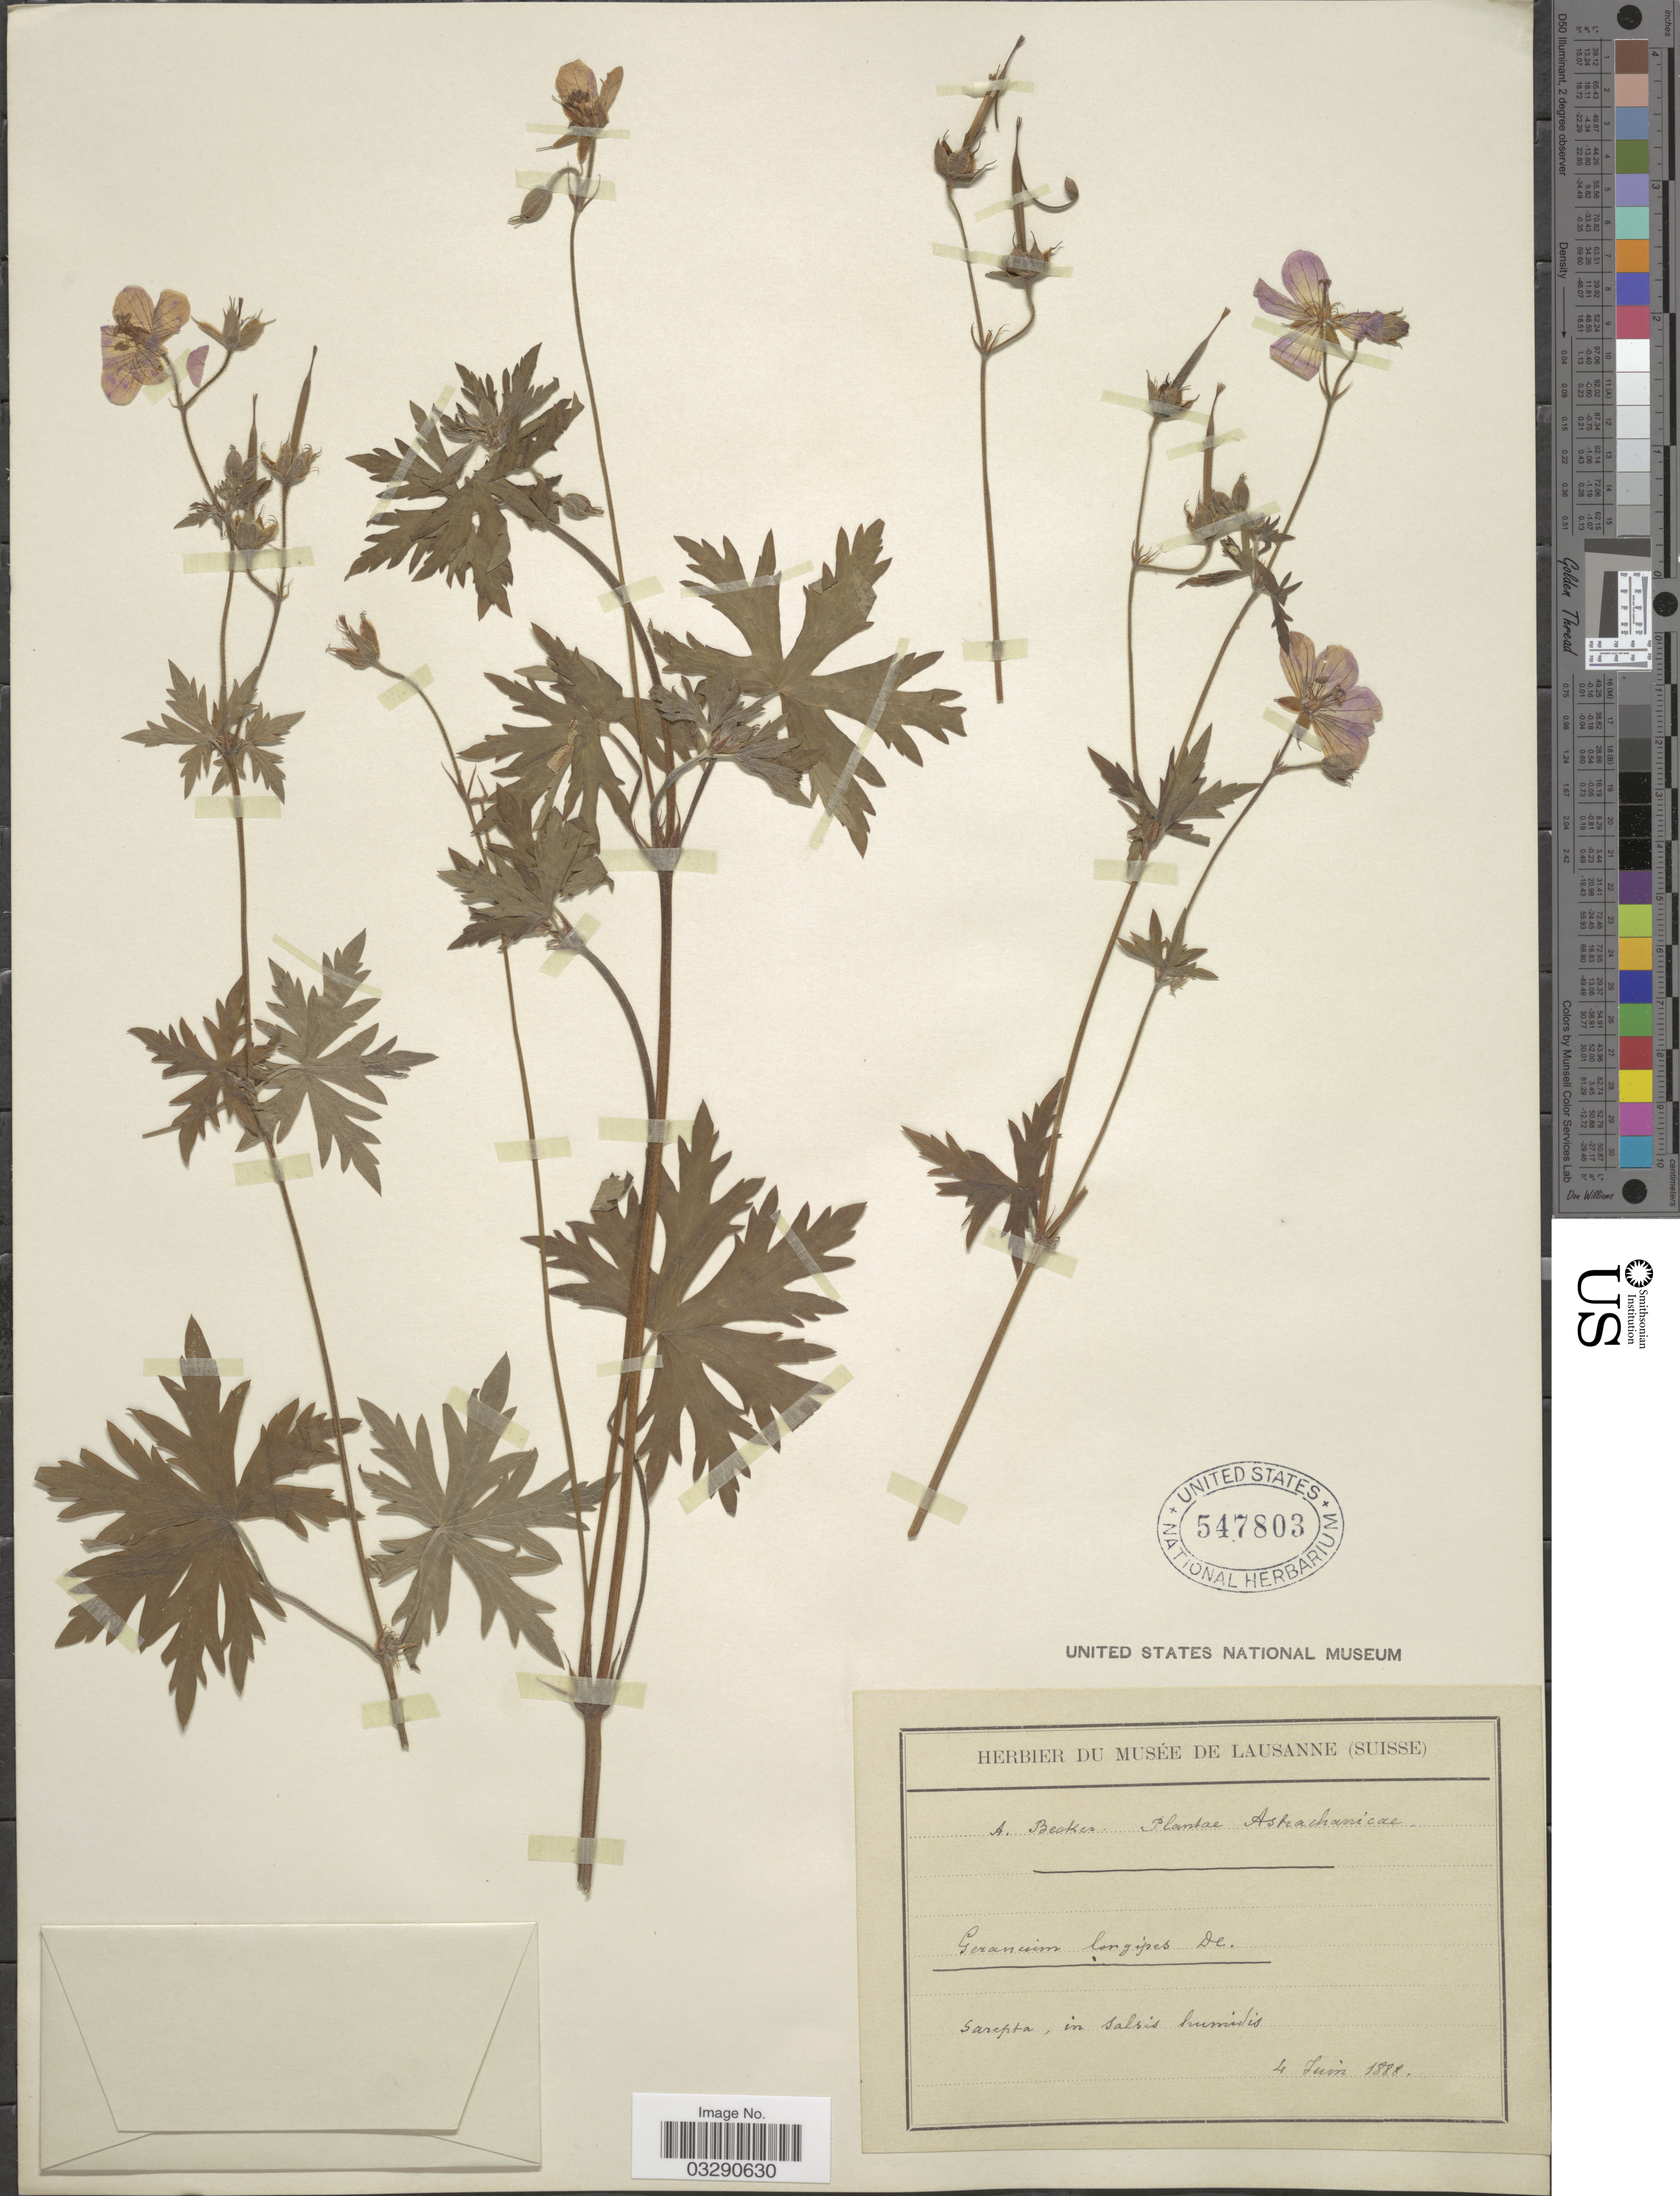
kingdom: Plantae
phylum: Tracheophyta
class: Magnoliopsida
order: Geraniales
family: Geraniaceae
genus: Geranium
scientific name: Geranium longipes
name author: DC.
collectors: A. Becker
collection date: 1888-06-04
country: Russian Federation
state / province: Volgograd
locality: Astrachanicae. Sarepta.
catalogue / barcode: US 547803